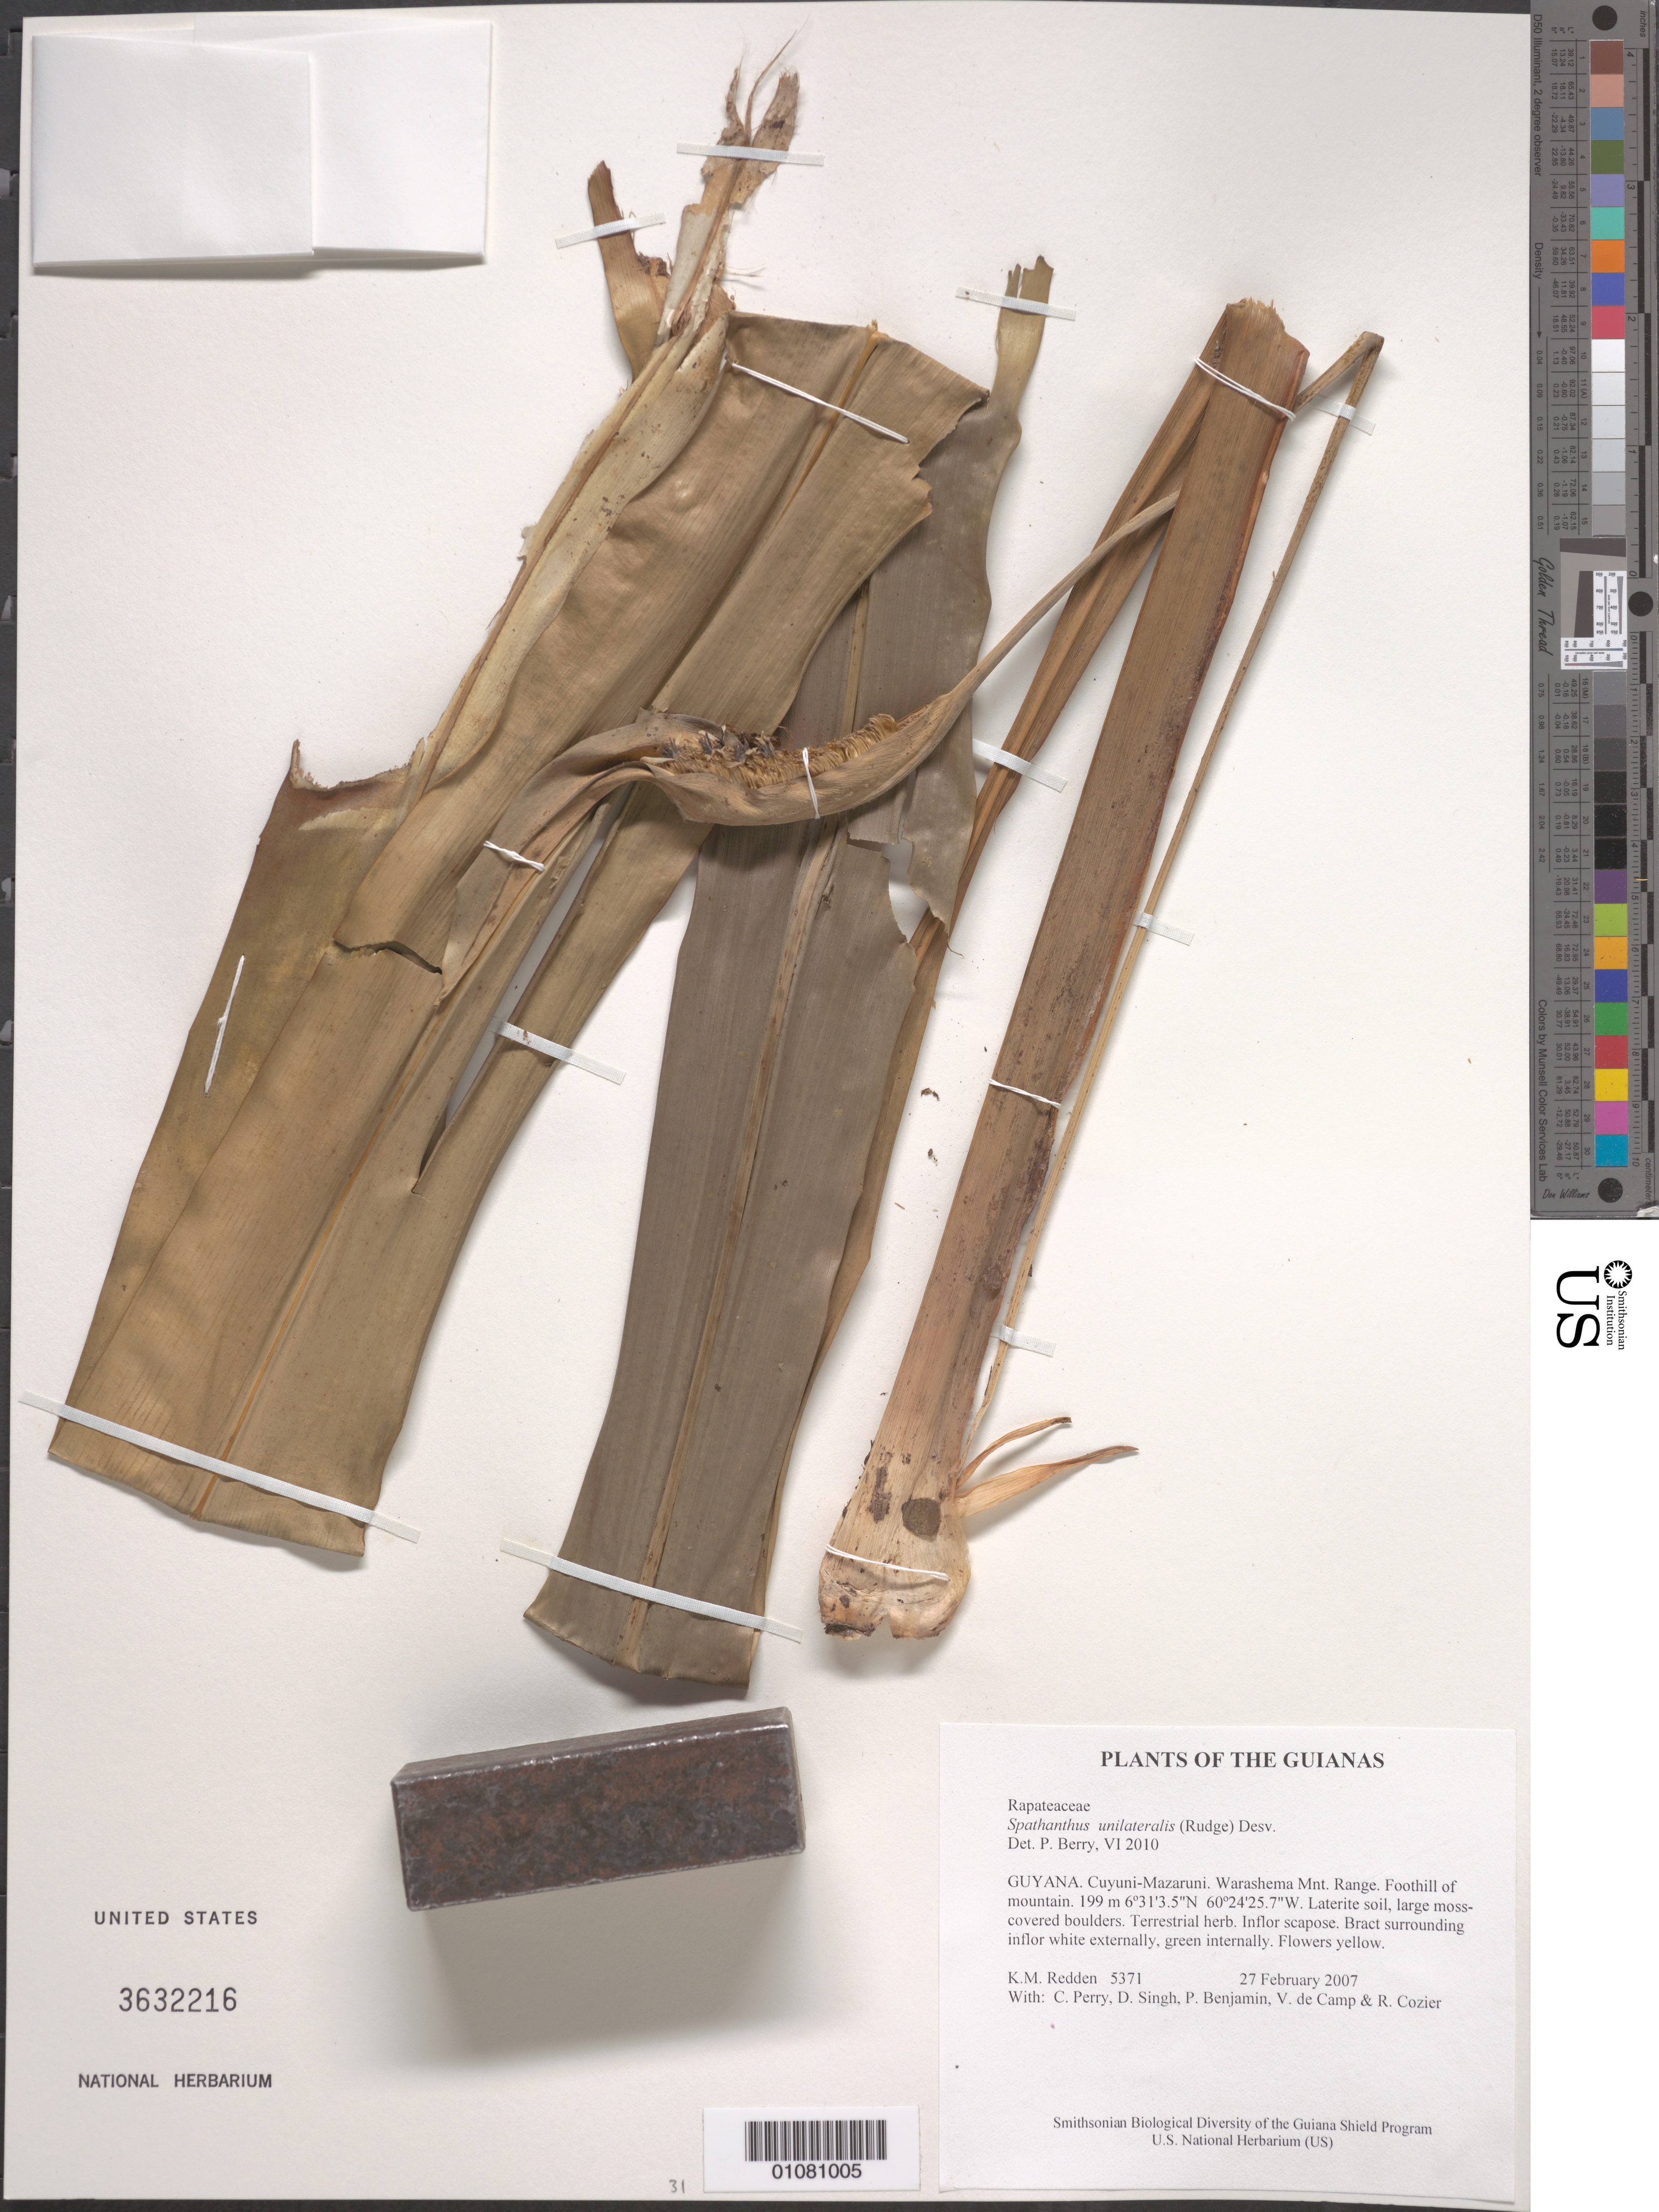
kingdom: Plantae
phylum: Tracheophyta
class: Liliopsida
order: Poales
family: Rapateaceae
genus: Spathanthus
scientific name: Spathanthus unilateralis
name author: (Rudge) Desv.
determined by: Berry, P. E., (WIS), University of Wisconsin - Madison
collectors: K. M. Redden, C. Perry, D. Singh, P. Benjamin, V. De Camp & R. Cozier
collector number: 5371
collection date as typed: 27 February 2007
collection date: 2007-02-27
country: Guyana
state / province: Cuyuni-Mazaruni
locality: Warashema Mnt. Range. Foothill of mountain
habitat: Laterite soil, large moss-covered boulders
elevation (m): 199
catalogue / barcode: US 3632216